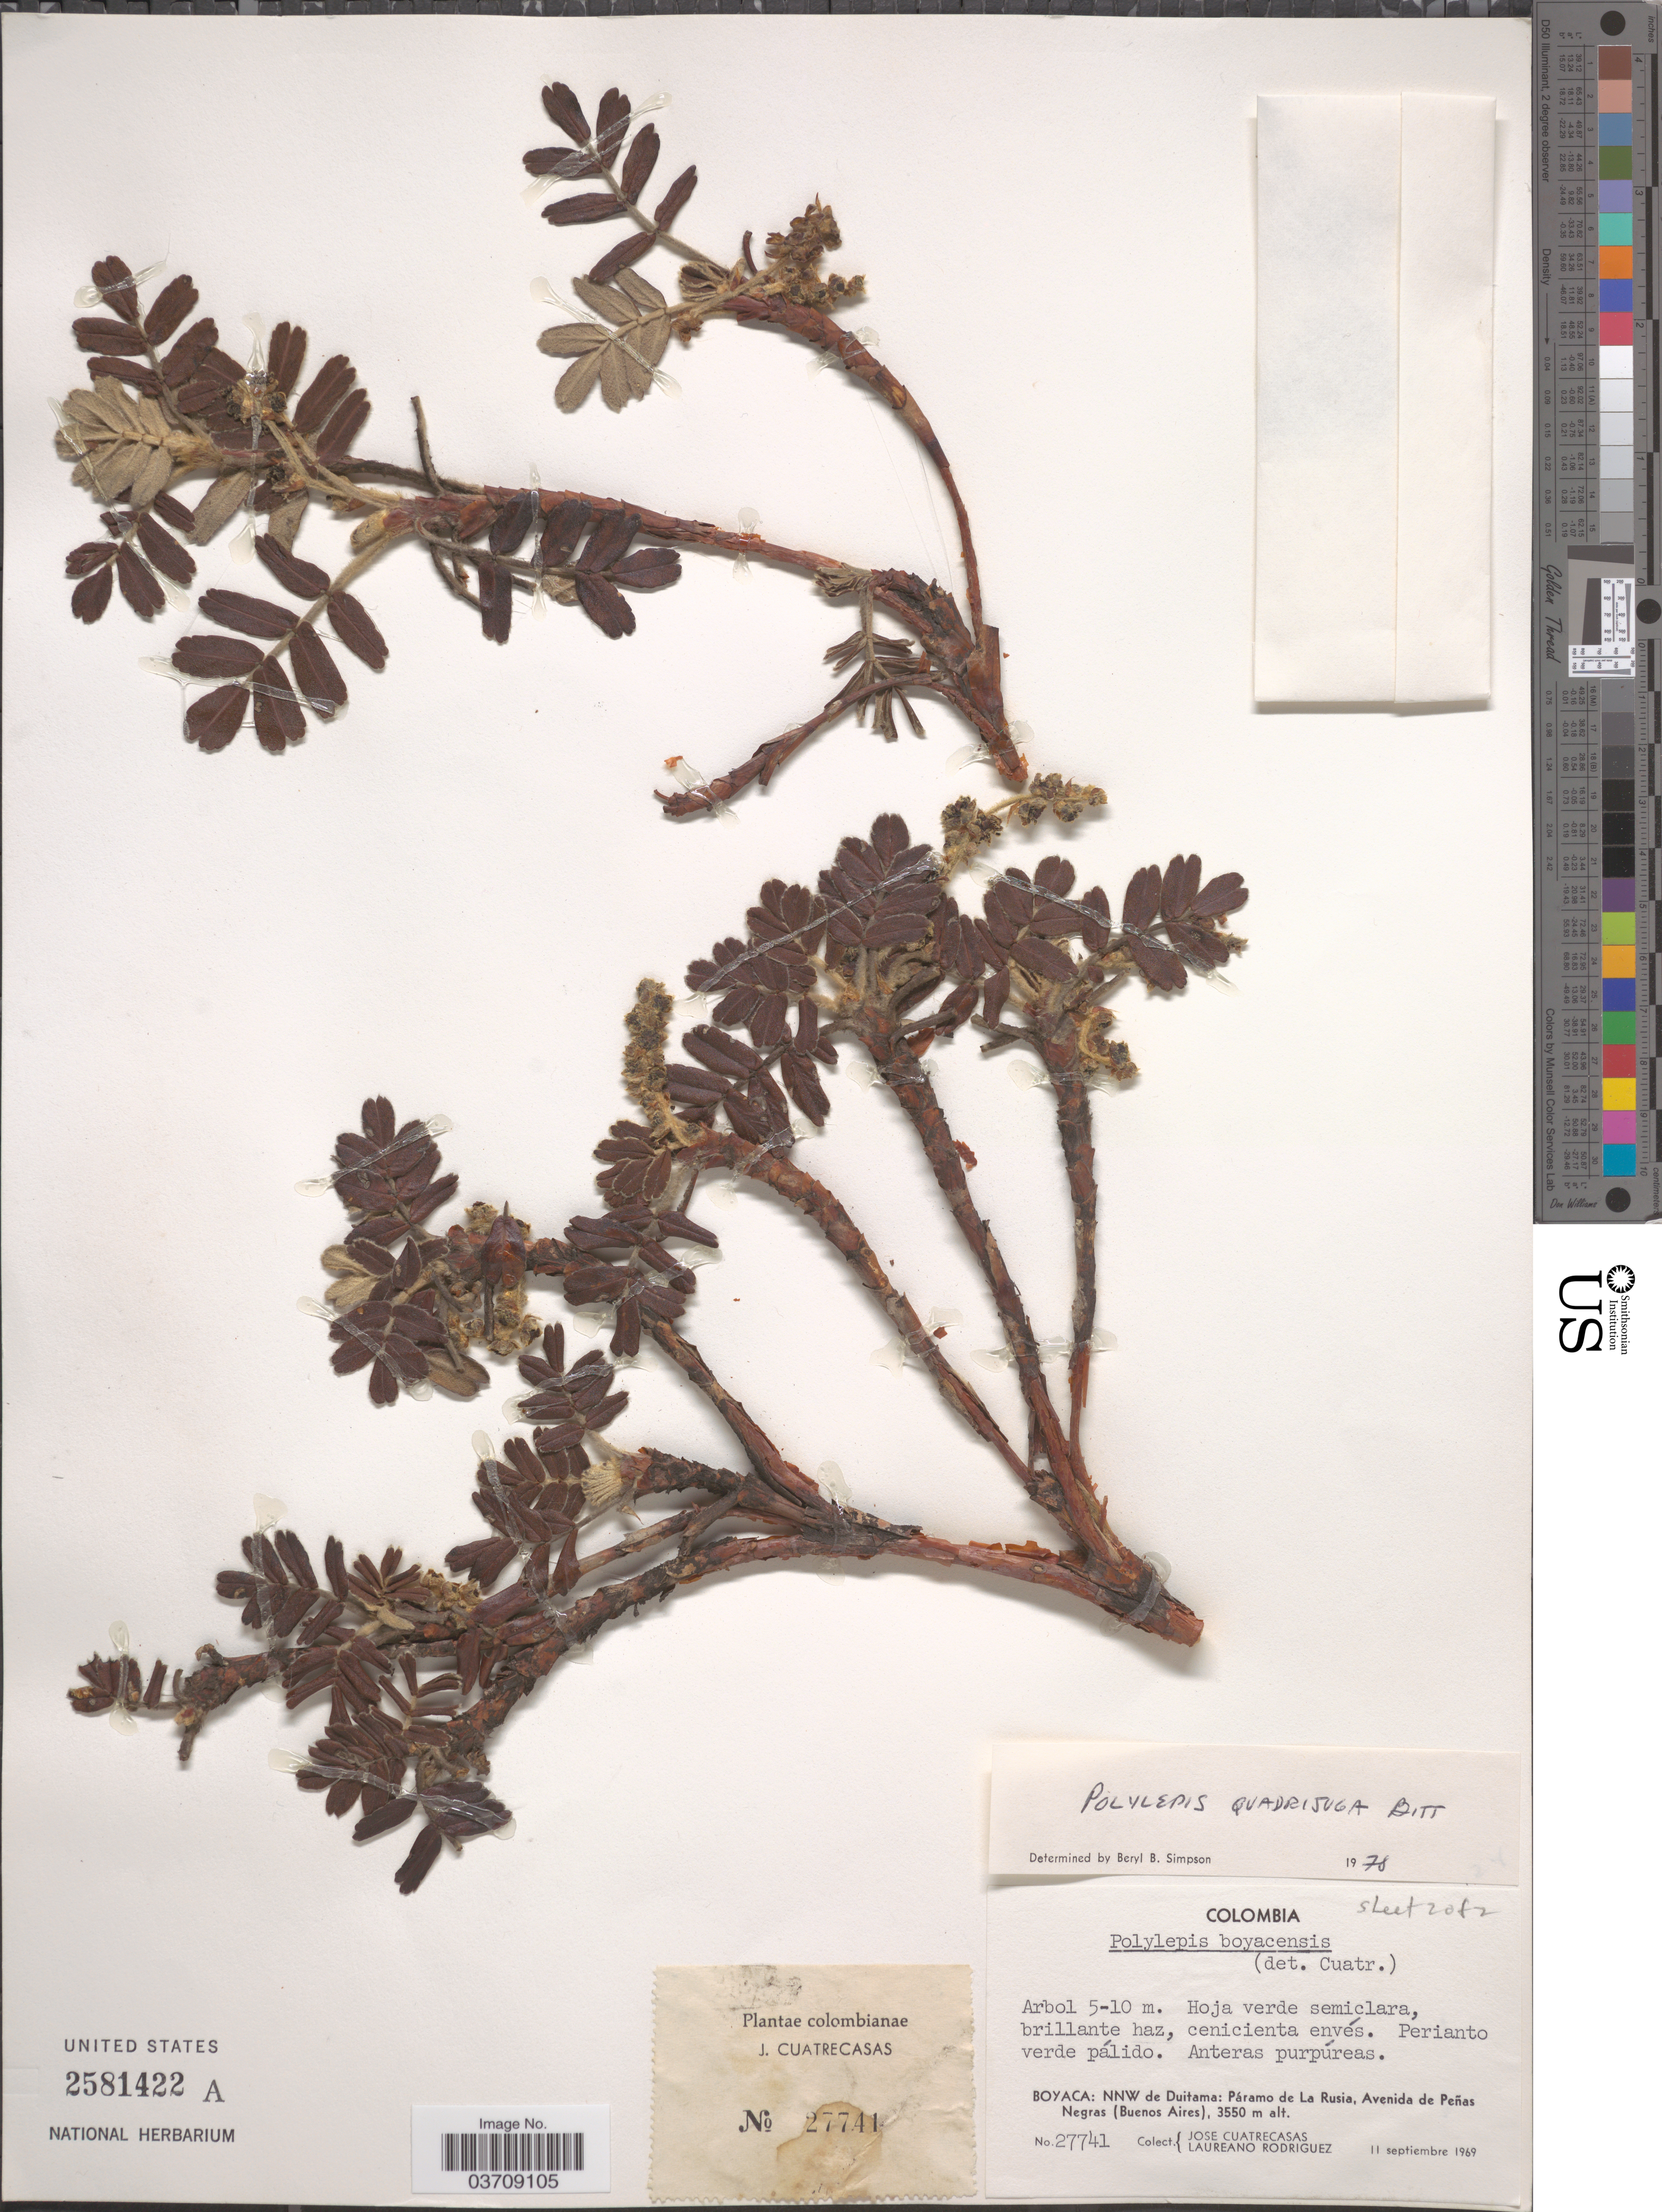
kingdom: Plantae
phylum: Tracheophyta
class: Magnoliopsida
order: Rosales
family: Rosaceae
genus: Polylepis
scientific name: Polylepis quadrijuga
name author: Bitter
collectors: J. Cuatrecasas & L. Rodriguez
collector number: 27741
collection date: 1969-09-11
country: Colombia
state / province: Boyacá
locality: NNW de Duitama: Páramo de La Rusia, Avenida de Peñas Negras (Buenos Aires).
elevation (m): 3550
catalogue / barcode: US 2581422A